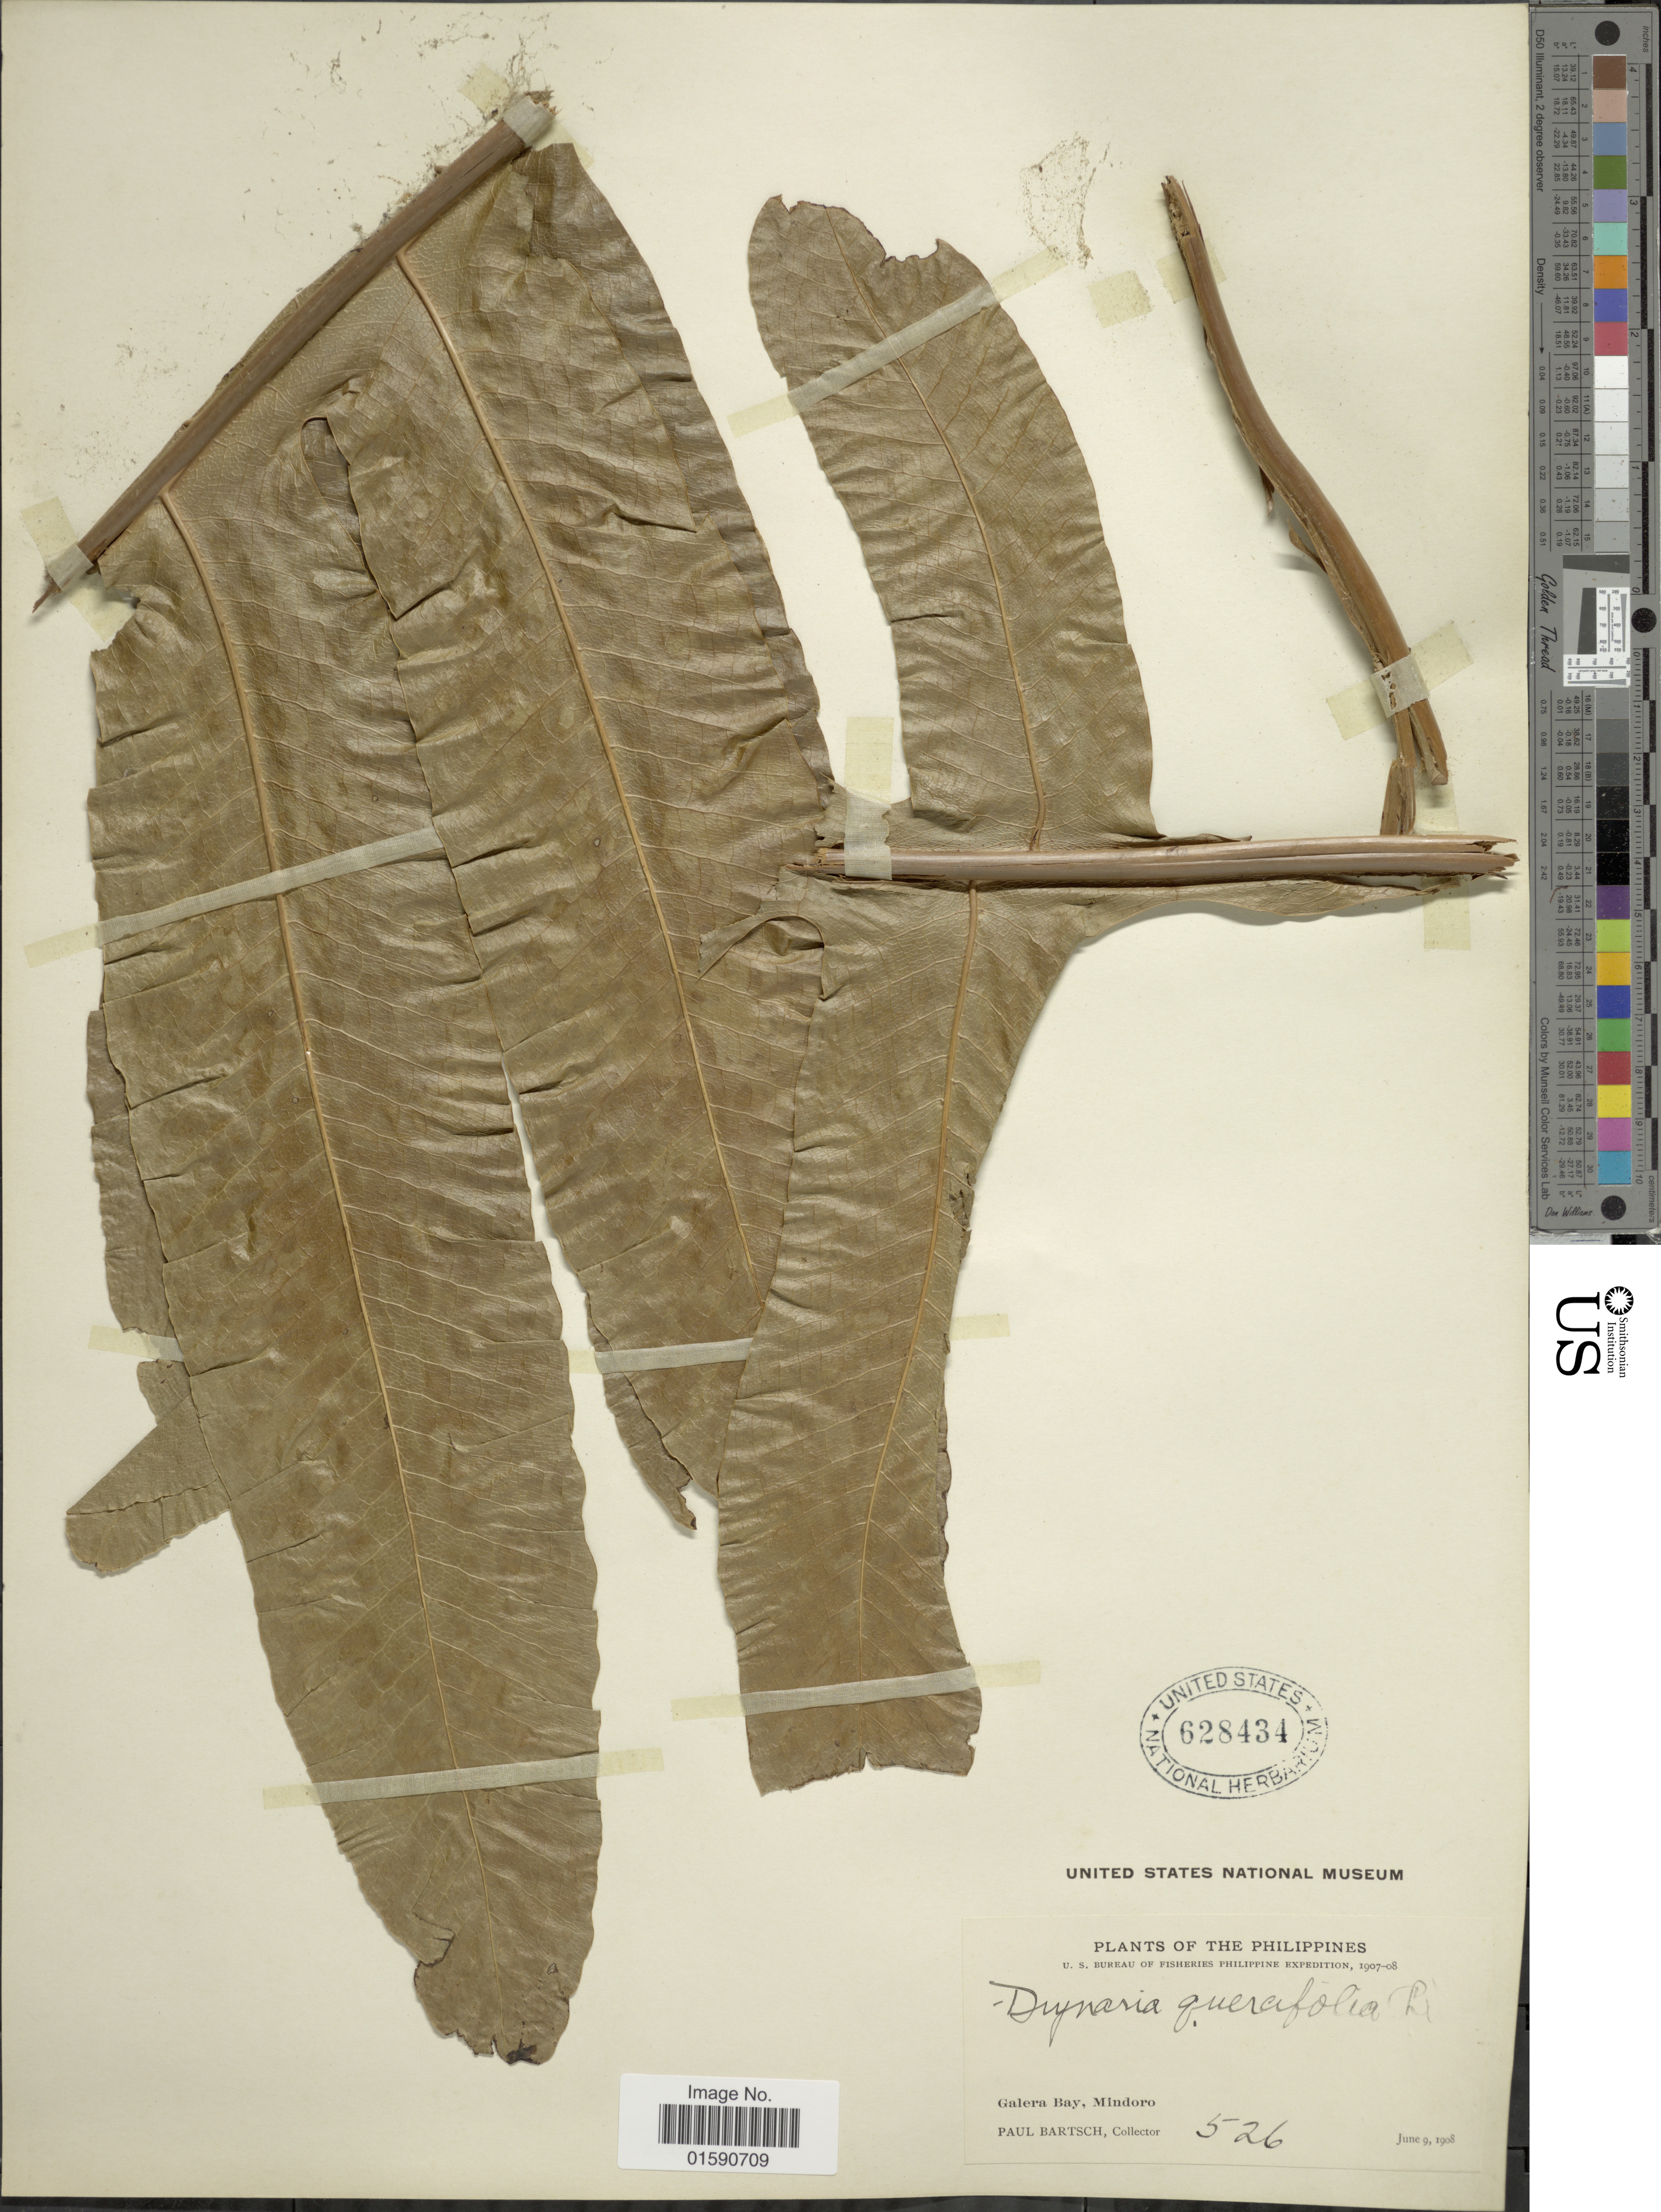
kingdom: Plantae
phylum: Tracheophyta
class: Polypodiopsida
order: Polypodiales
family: Polypodiaceae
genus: Drynaria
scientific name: Drynaria quercifolia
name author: (L.) J. Sm.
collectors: P. Bartsch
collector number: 526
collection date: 1908-06-09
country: Philippines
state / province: Mimaropa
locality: Galera Bay, Mindoro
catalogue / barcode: US 628434